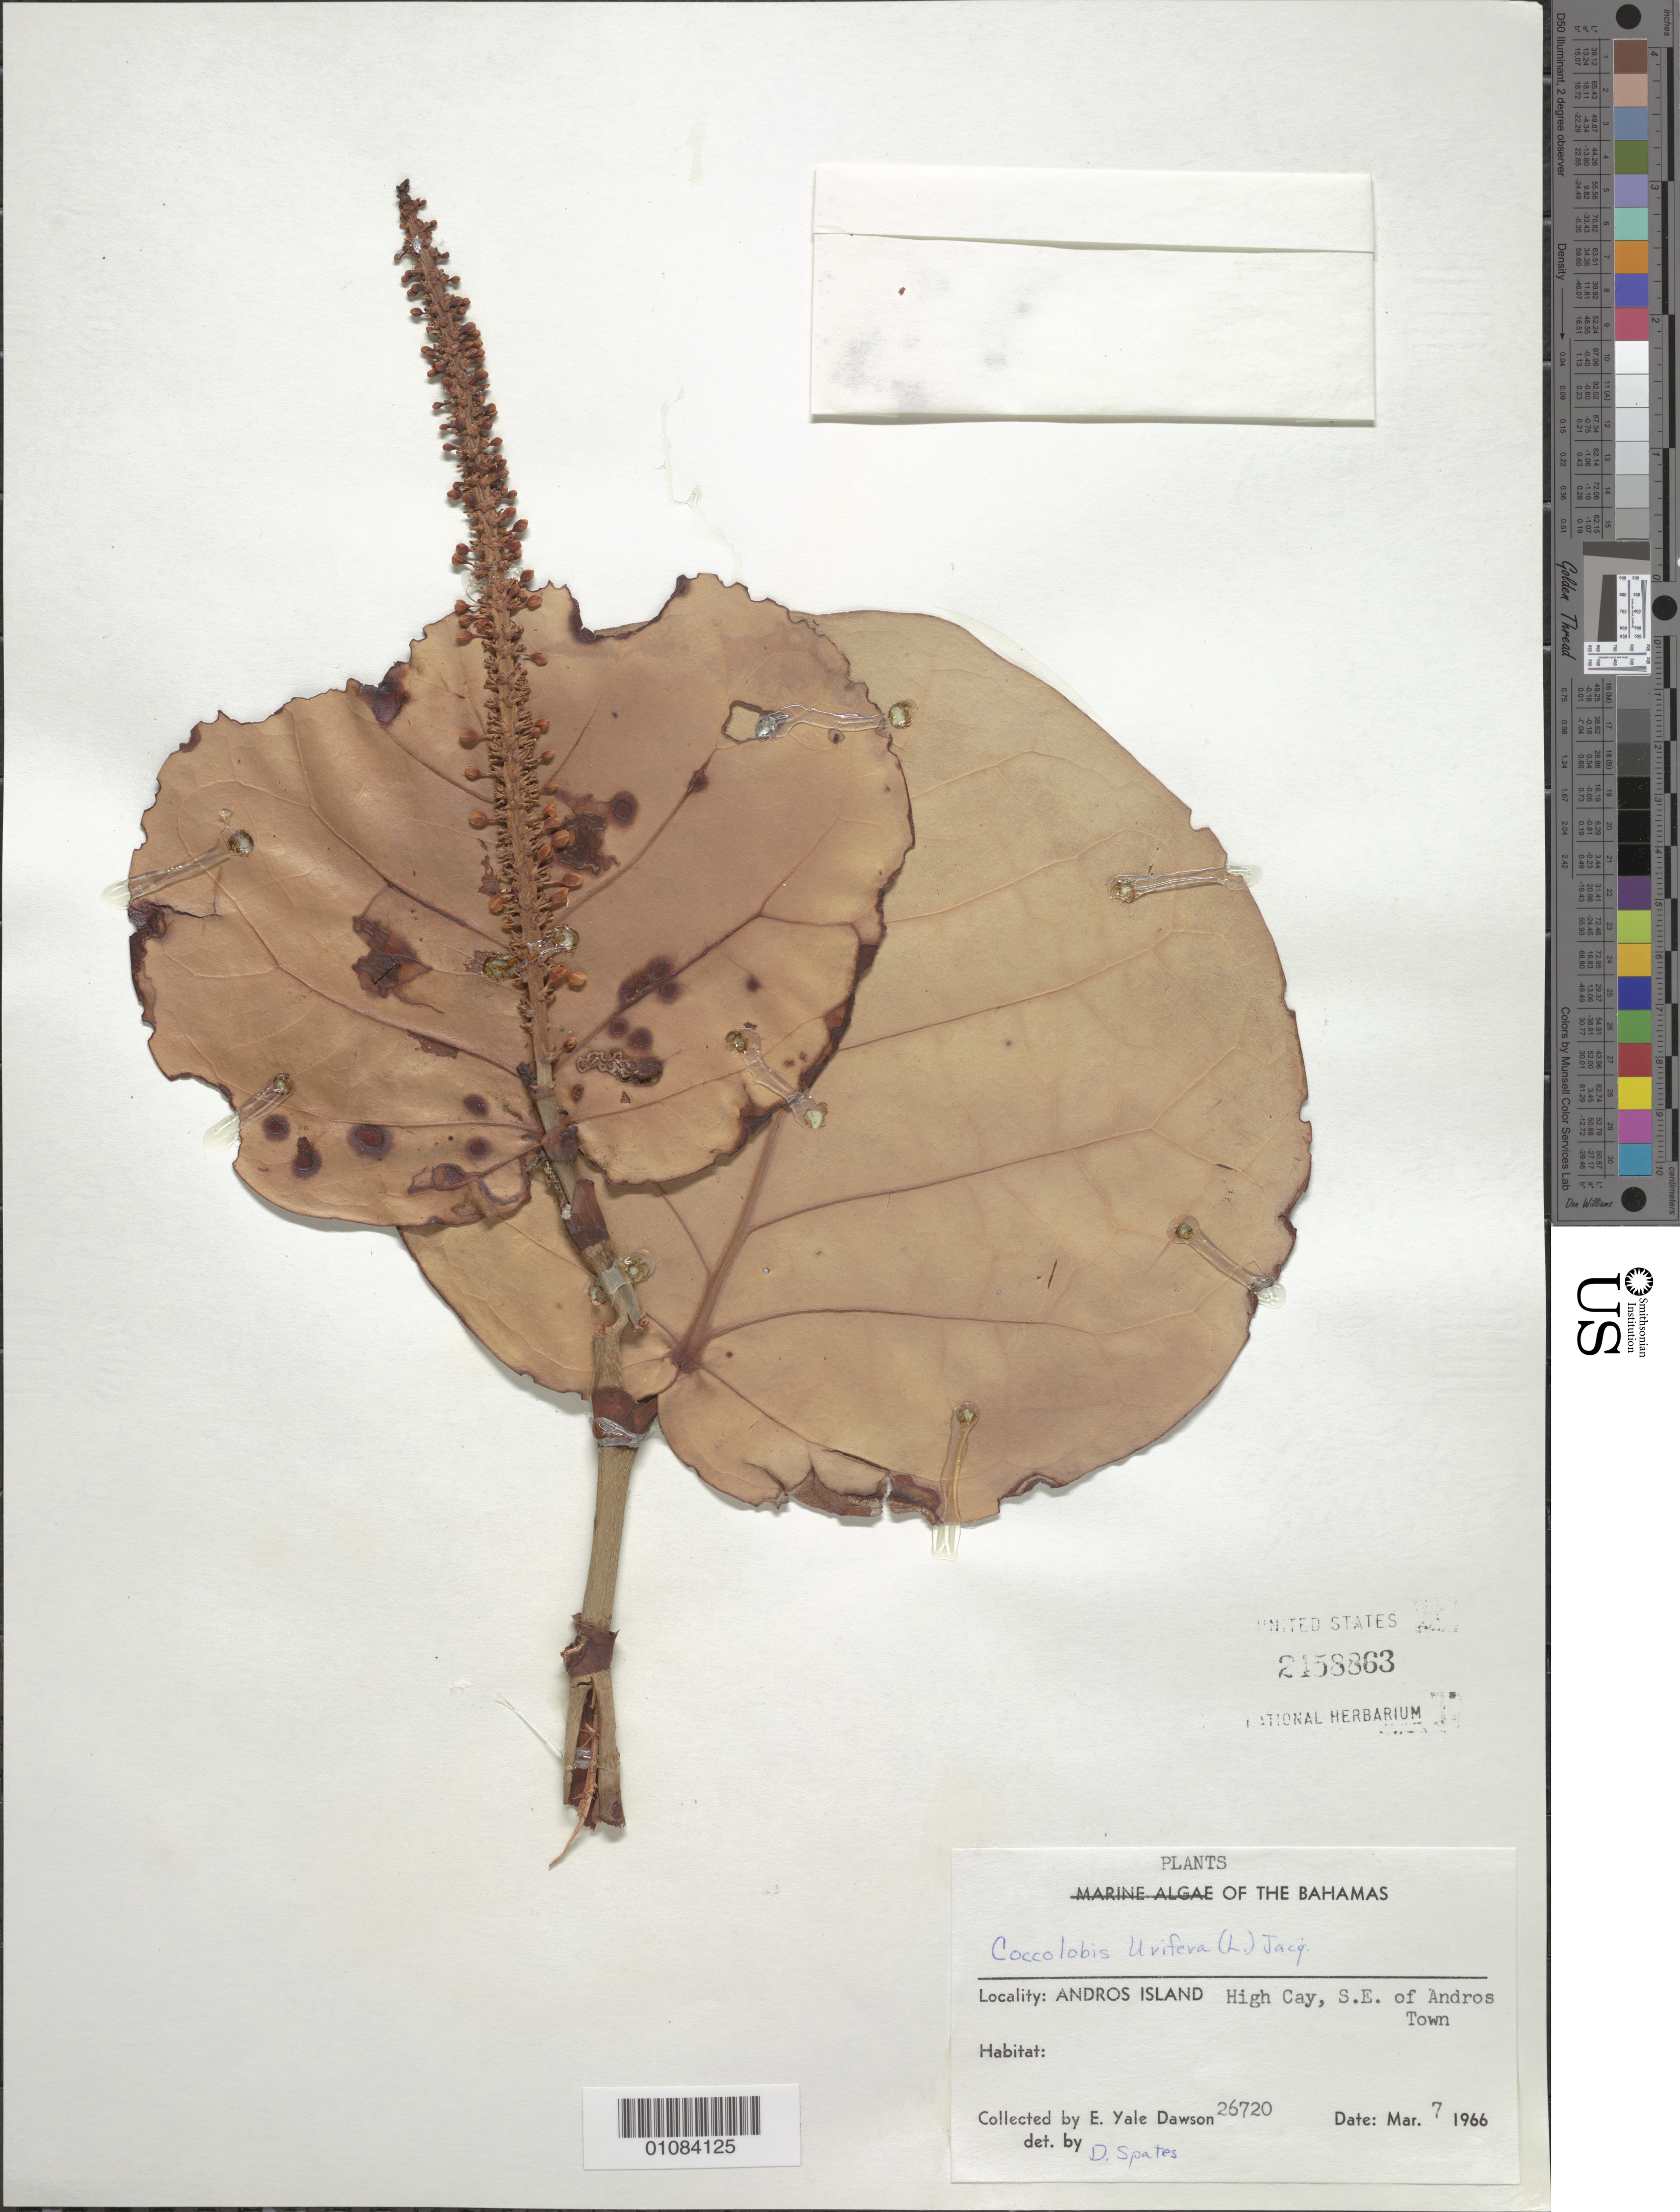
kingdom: Plantae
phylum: Tracheophyta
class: Magnoliopsida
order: Caryophyllales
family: Polygonaceae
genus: Coccoloba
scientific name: Coccoloba uvifera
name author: L.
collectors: E. Y. Dawson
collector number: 26720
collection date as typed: Mar 1966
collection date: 1966-03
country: Bahamas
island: Andros I.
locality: Andros Island: High Cay, SE of Andros town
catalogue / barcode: US 2458863